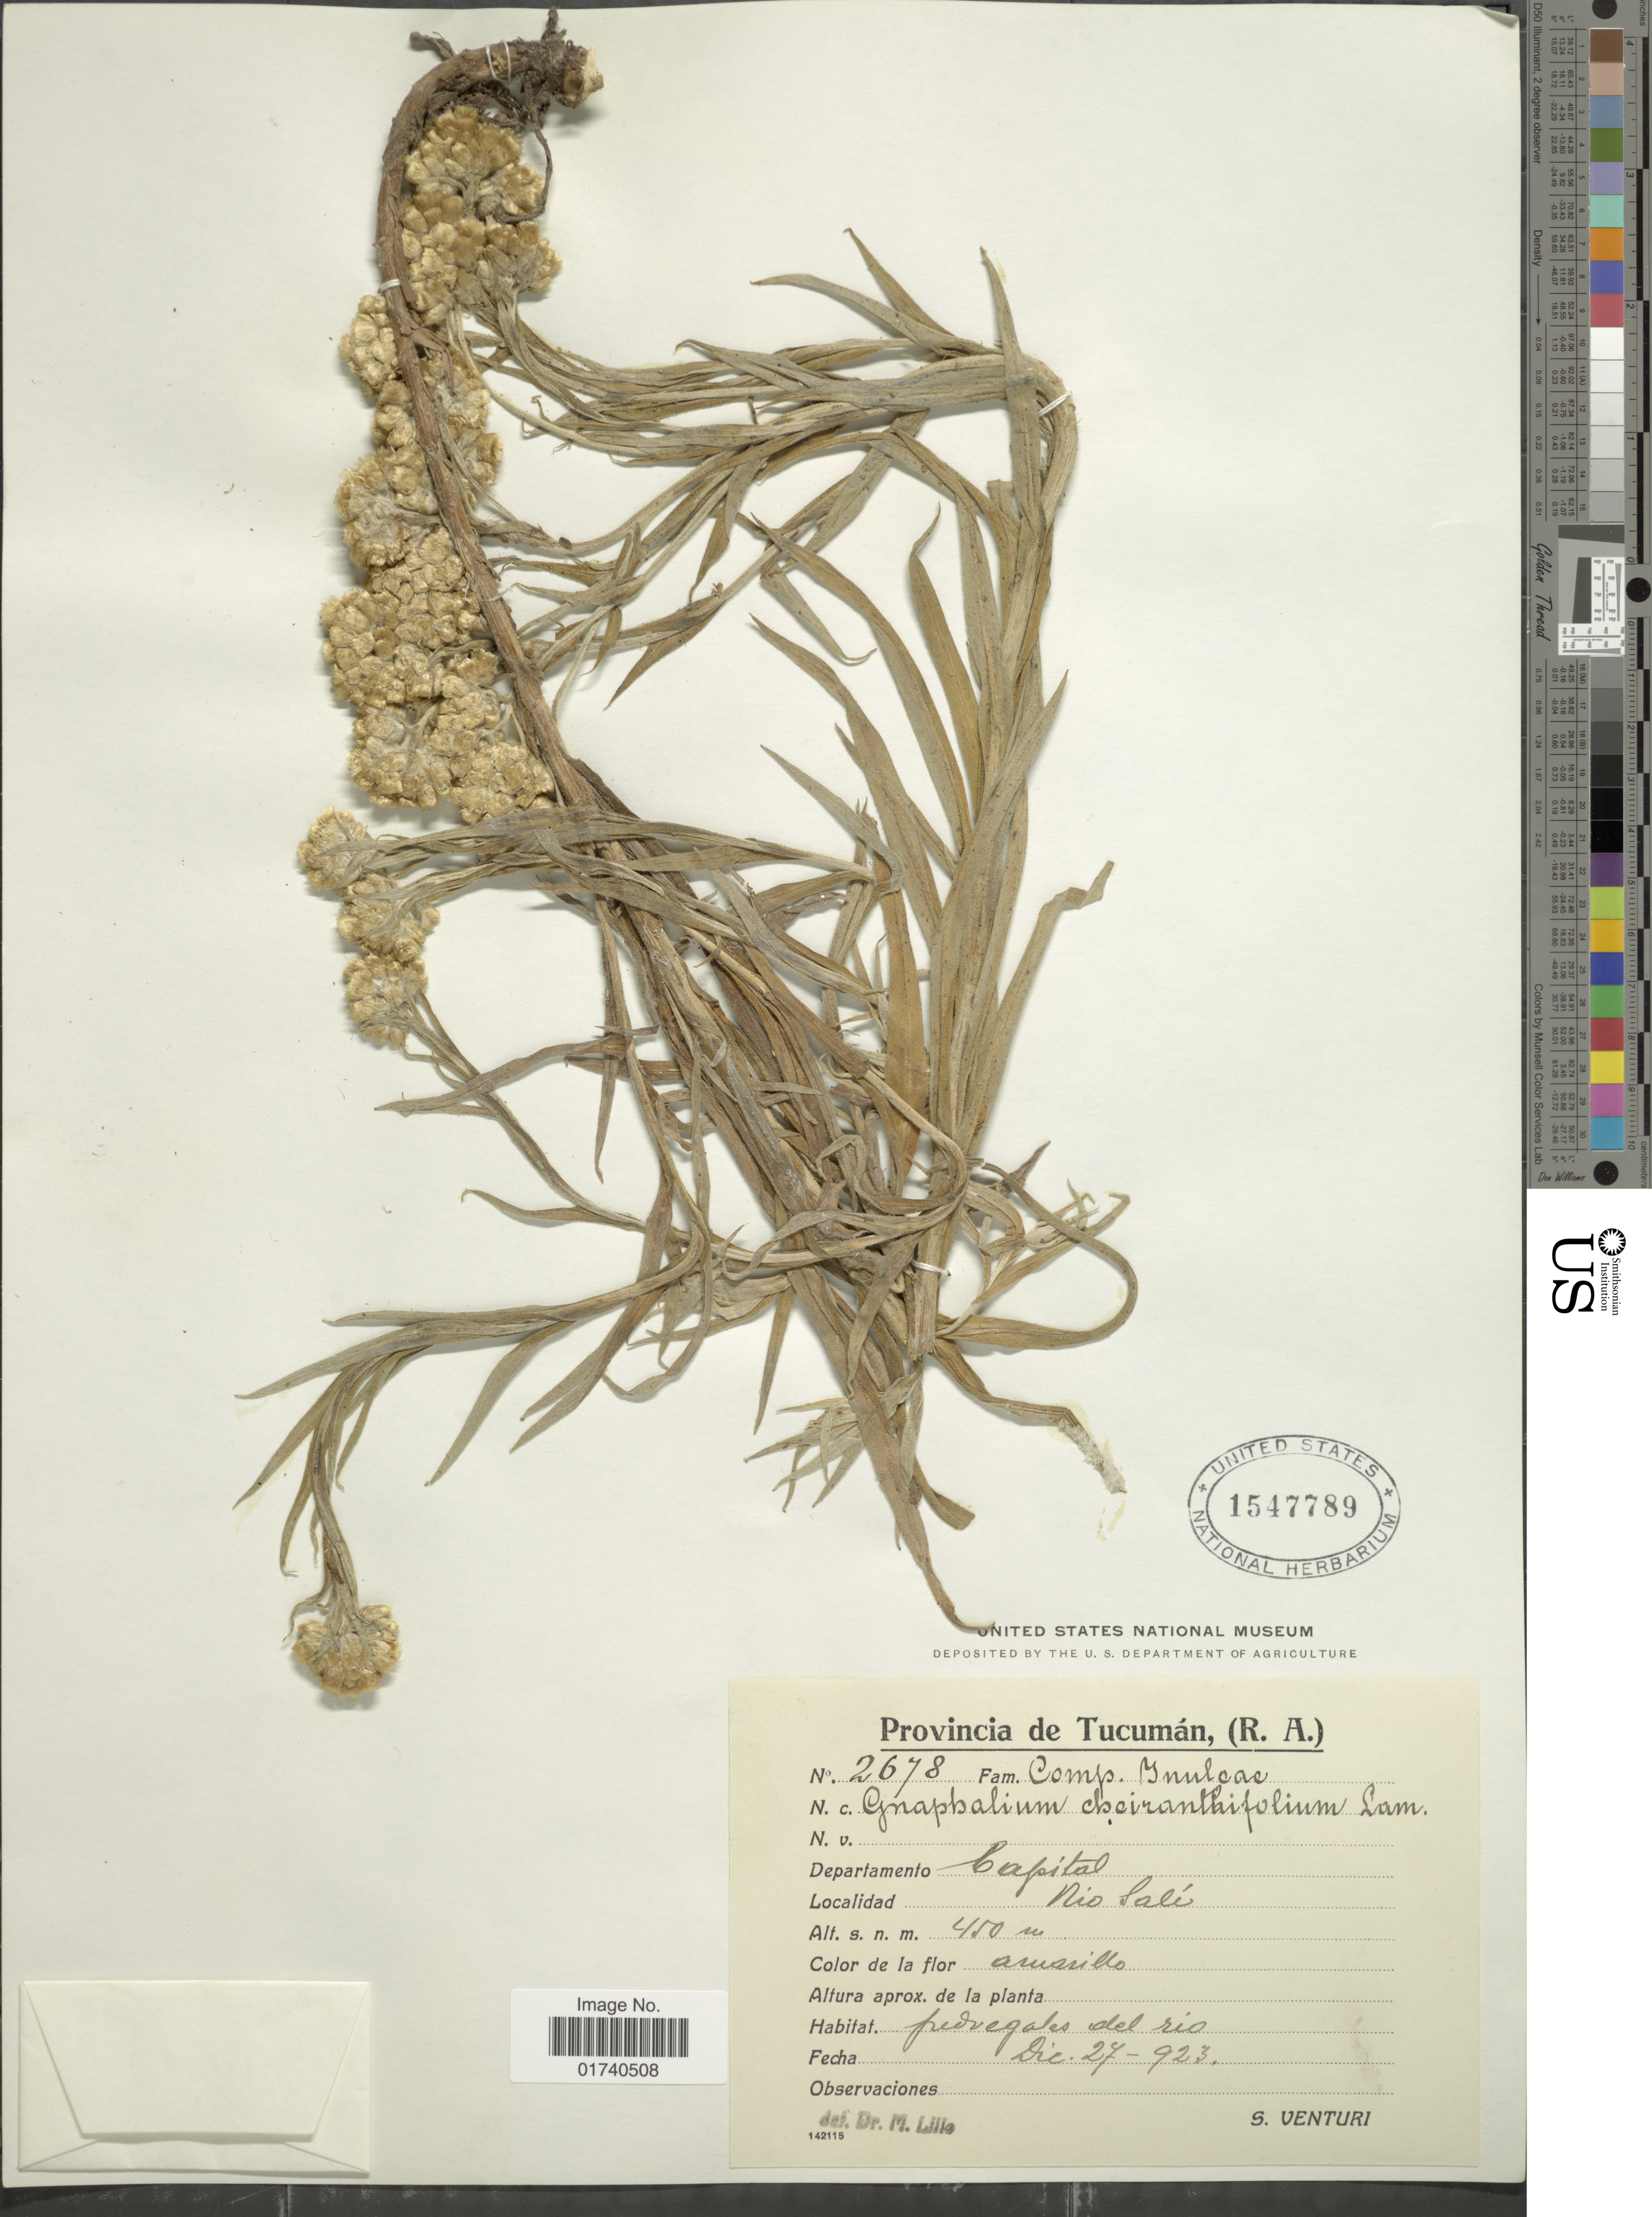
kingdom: Plantae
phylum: Tracheophyta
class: Magnoliopsida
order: Asterales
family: Asteraceae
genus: Pseudognaphalium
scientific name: Pseudognaphalium cheiranthifolium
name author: (Lam.) Hilliard & B.L. Burtt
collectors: S. Venturi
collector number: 2678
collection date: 1923-12-27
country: Argentina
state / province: Tucumán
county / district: Capital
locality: Río Salí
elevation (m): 450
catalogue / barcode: US 1547789